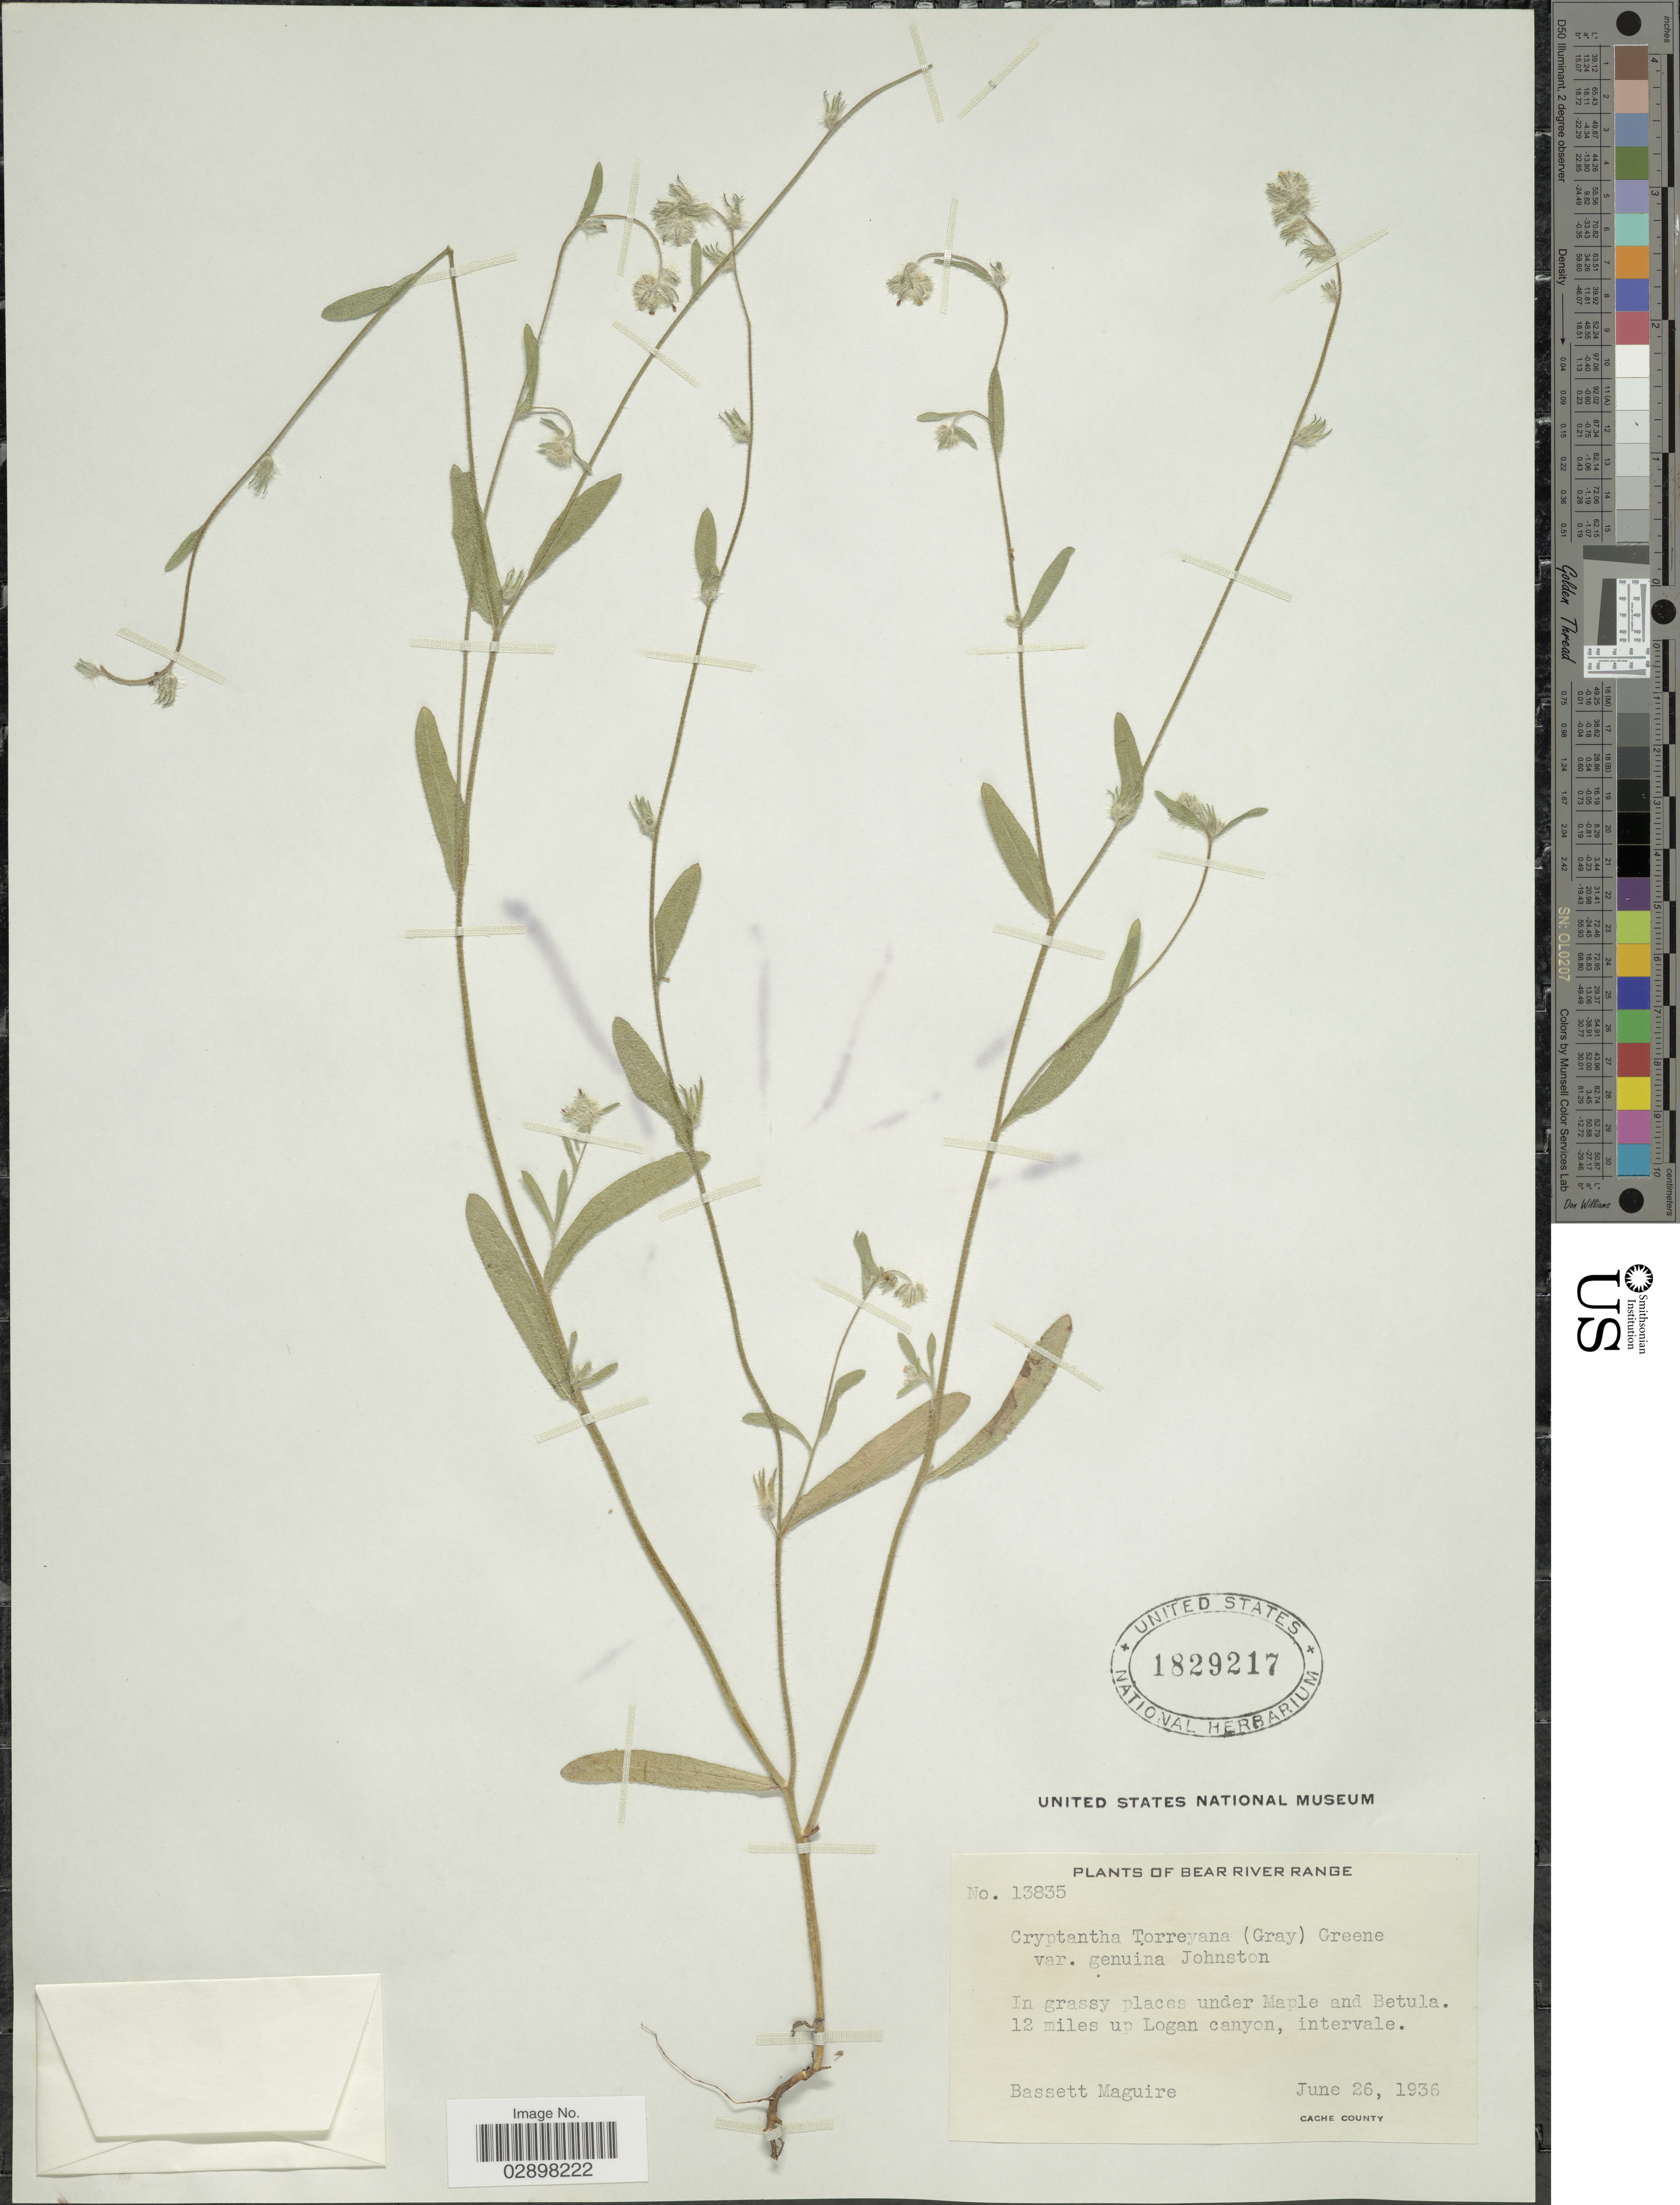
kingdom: Plantae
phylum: Tracheophyta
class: Magnoliopsida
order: Boraginales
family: Boraginaceae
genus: Cryptantha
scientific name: Cryptantha torreyana var. genuina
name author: I.M. Johnst.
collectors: B. Maguire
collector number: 13835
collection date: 1936-06-26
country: United States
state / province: Utah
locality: Bear River Range. In grassy places under Maple and Betula. 12 miles up Logan canyon, intervale. Cache County.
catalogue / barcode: US 1829217